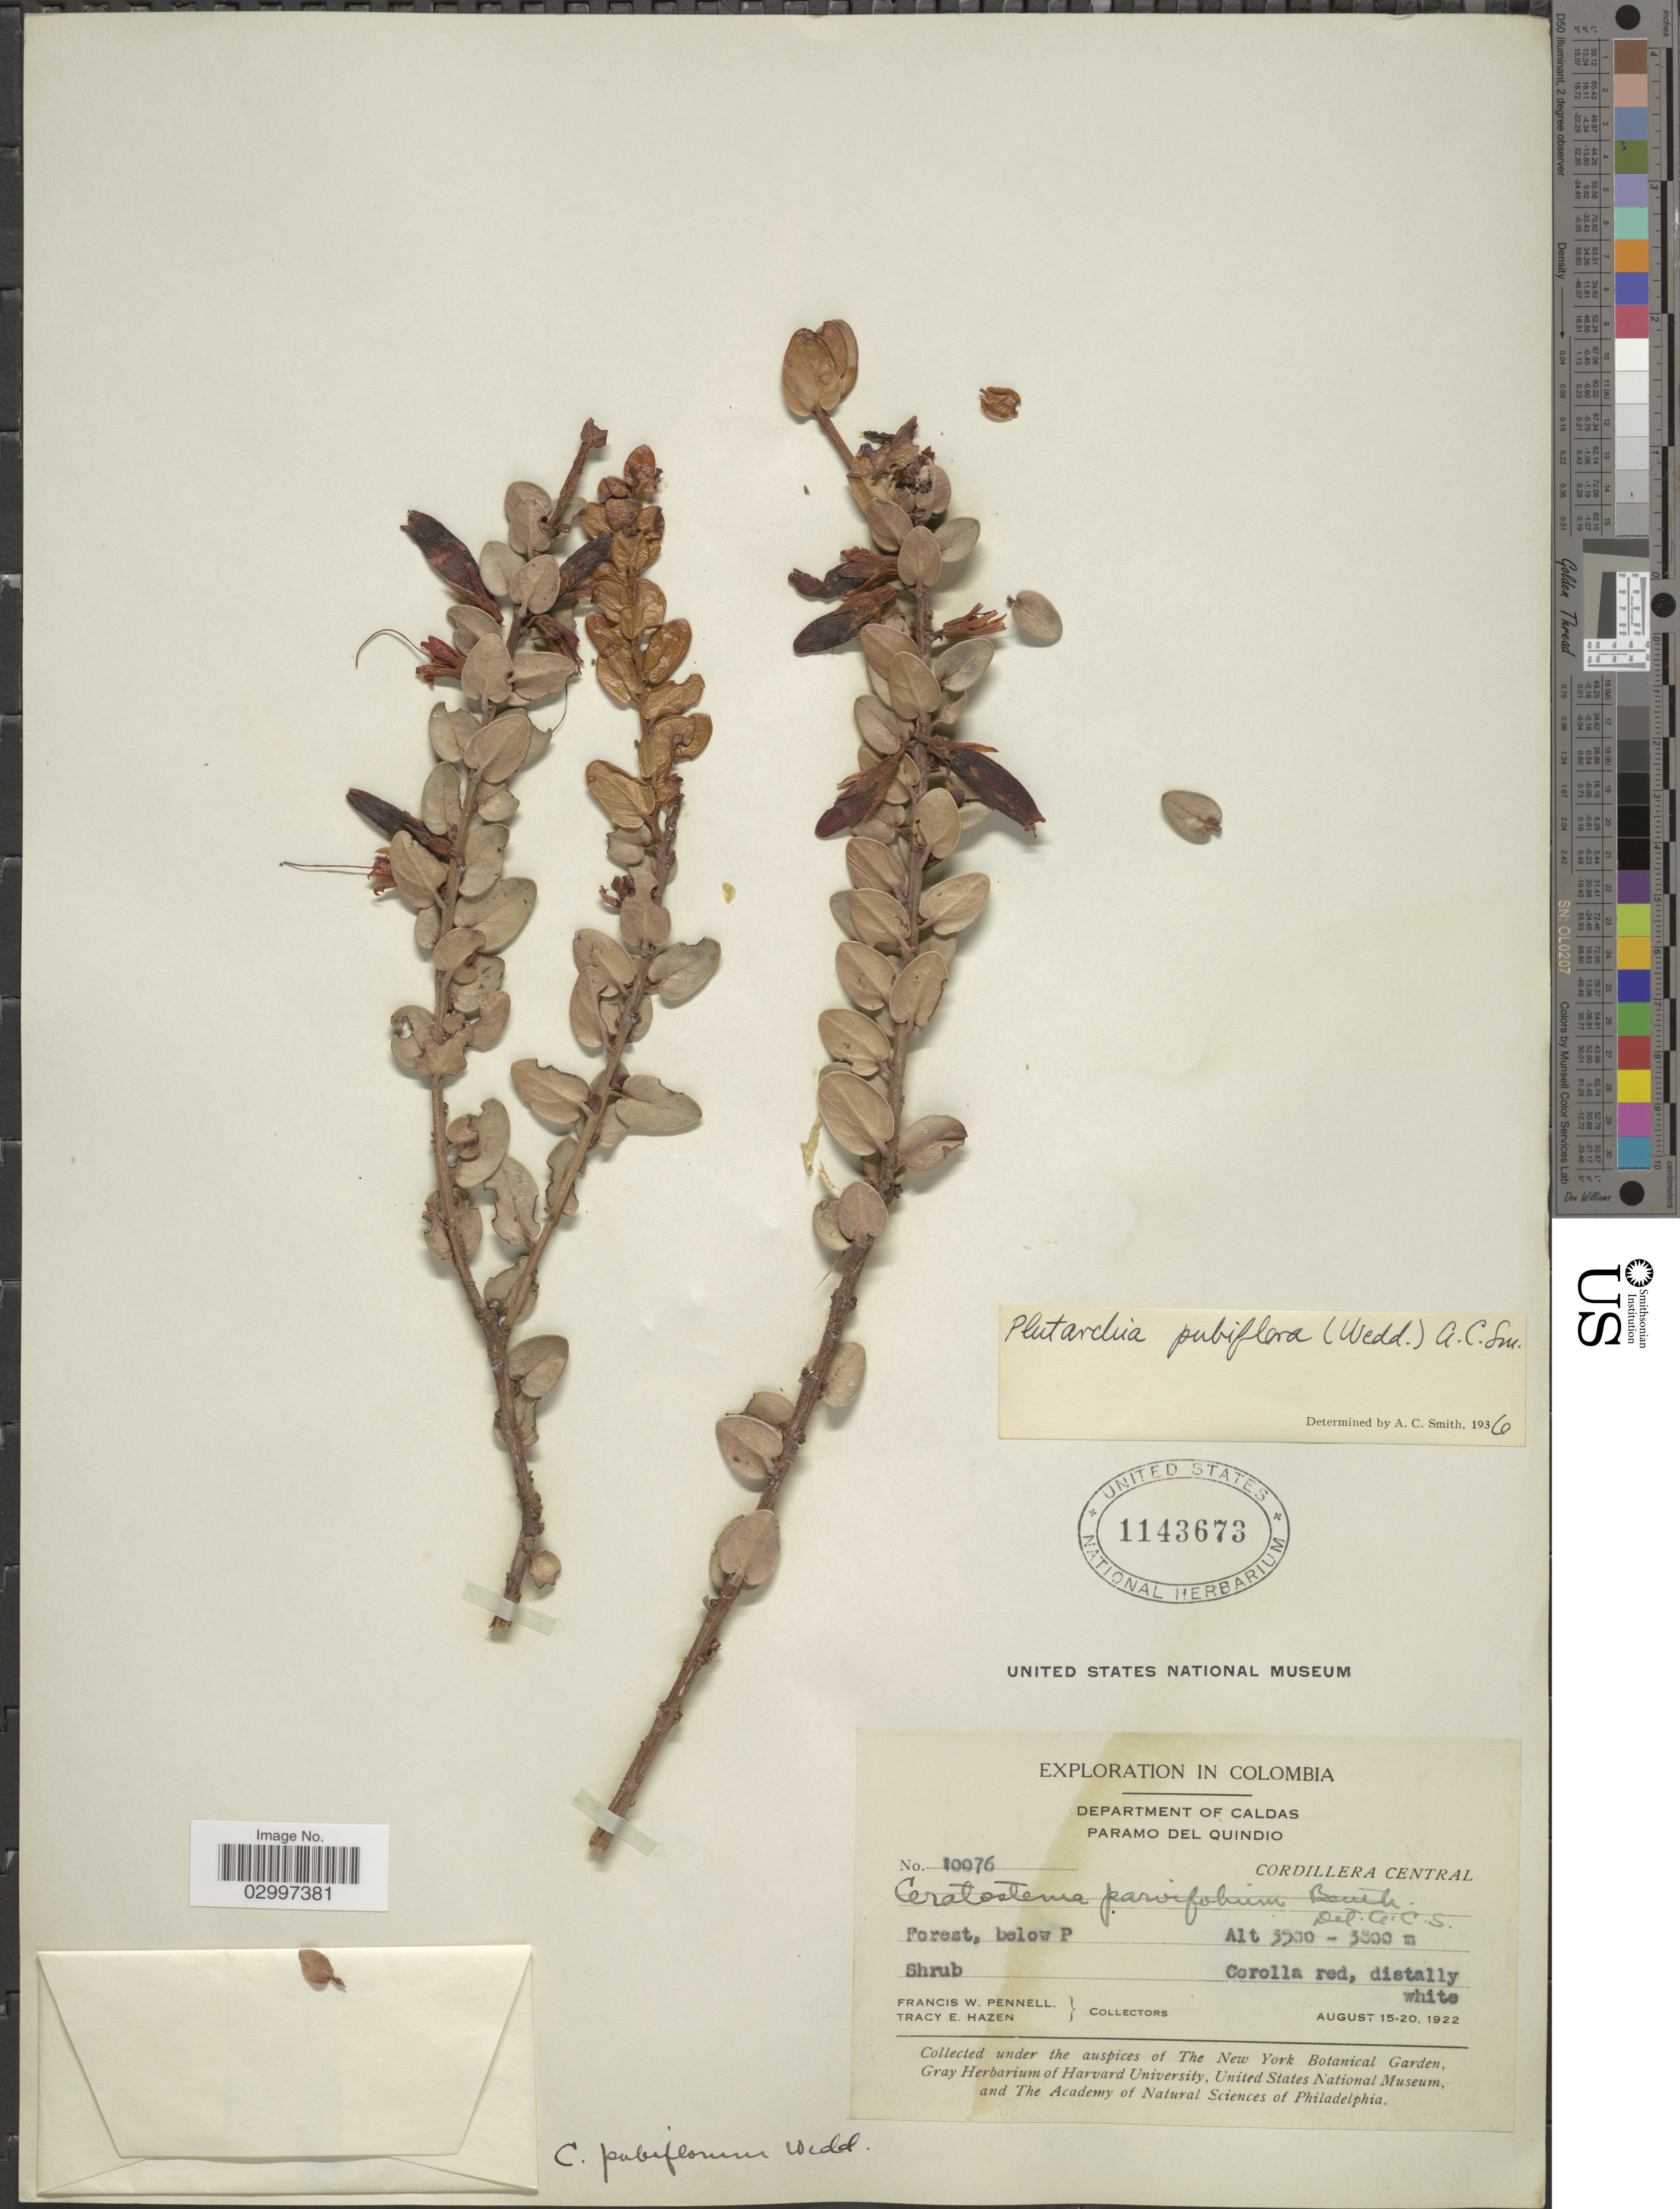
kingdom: Plantae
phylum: Tracheophyta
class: Magnoliopsida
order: Ericales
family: Ericaceae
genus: Plutarchia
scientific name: Plutarchia pubiflora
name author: (Wedd.) A.C. Sm.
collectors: F. W. Pennell & T. E. Hazen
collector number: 10076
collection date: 1922-08-15/1922-08-20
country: Colombia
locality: Department of Caldas, Paramo del Quindio, Cordillera Central.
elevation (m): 3500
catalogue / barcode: US 1143673